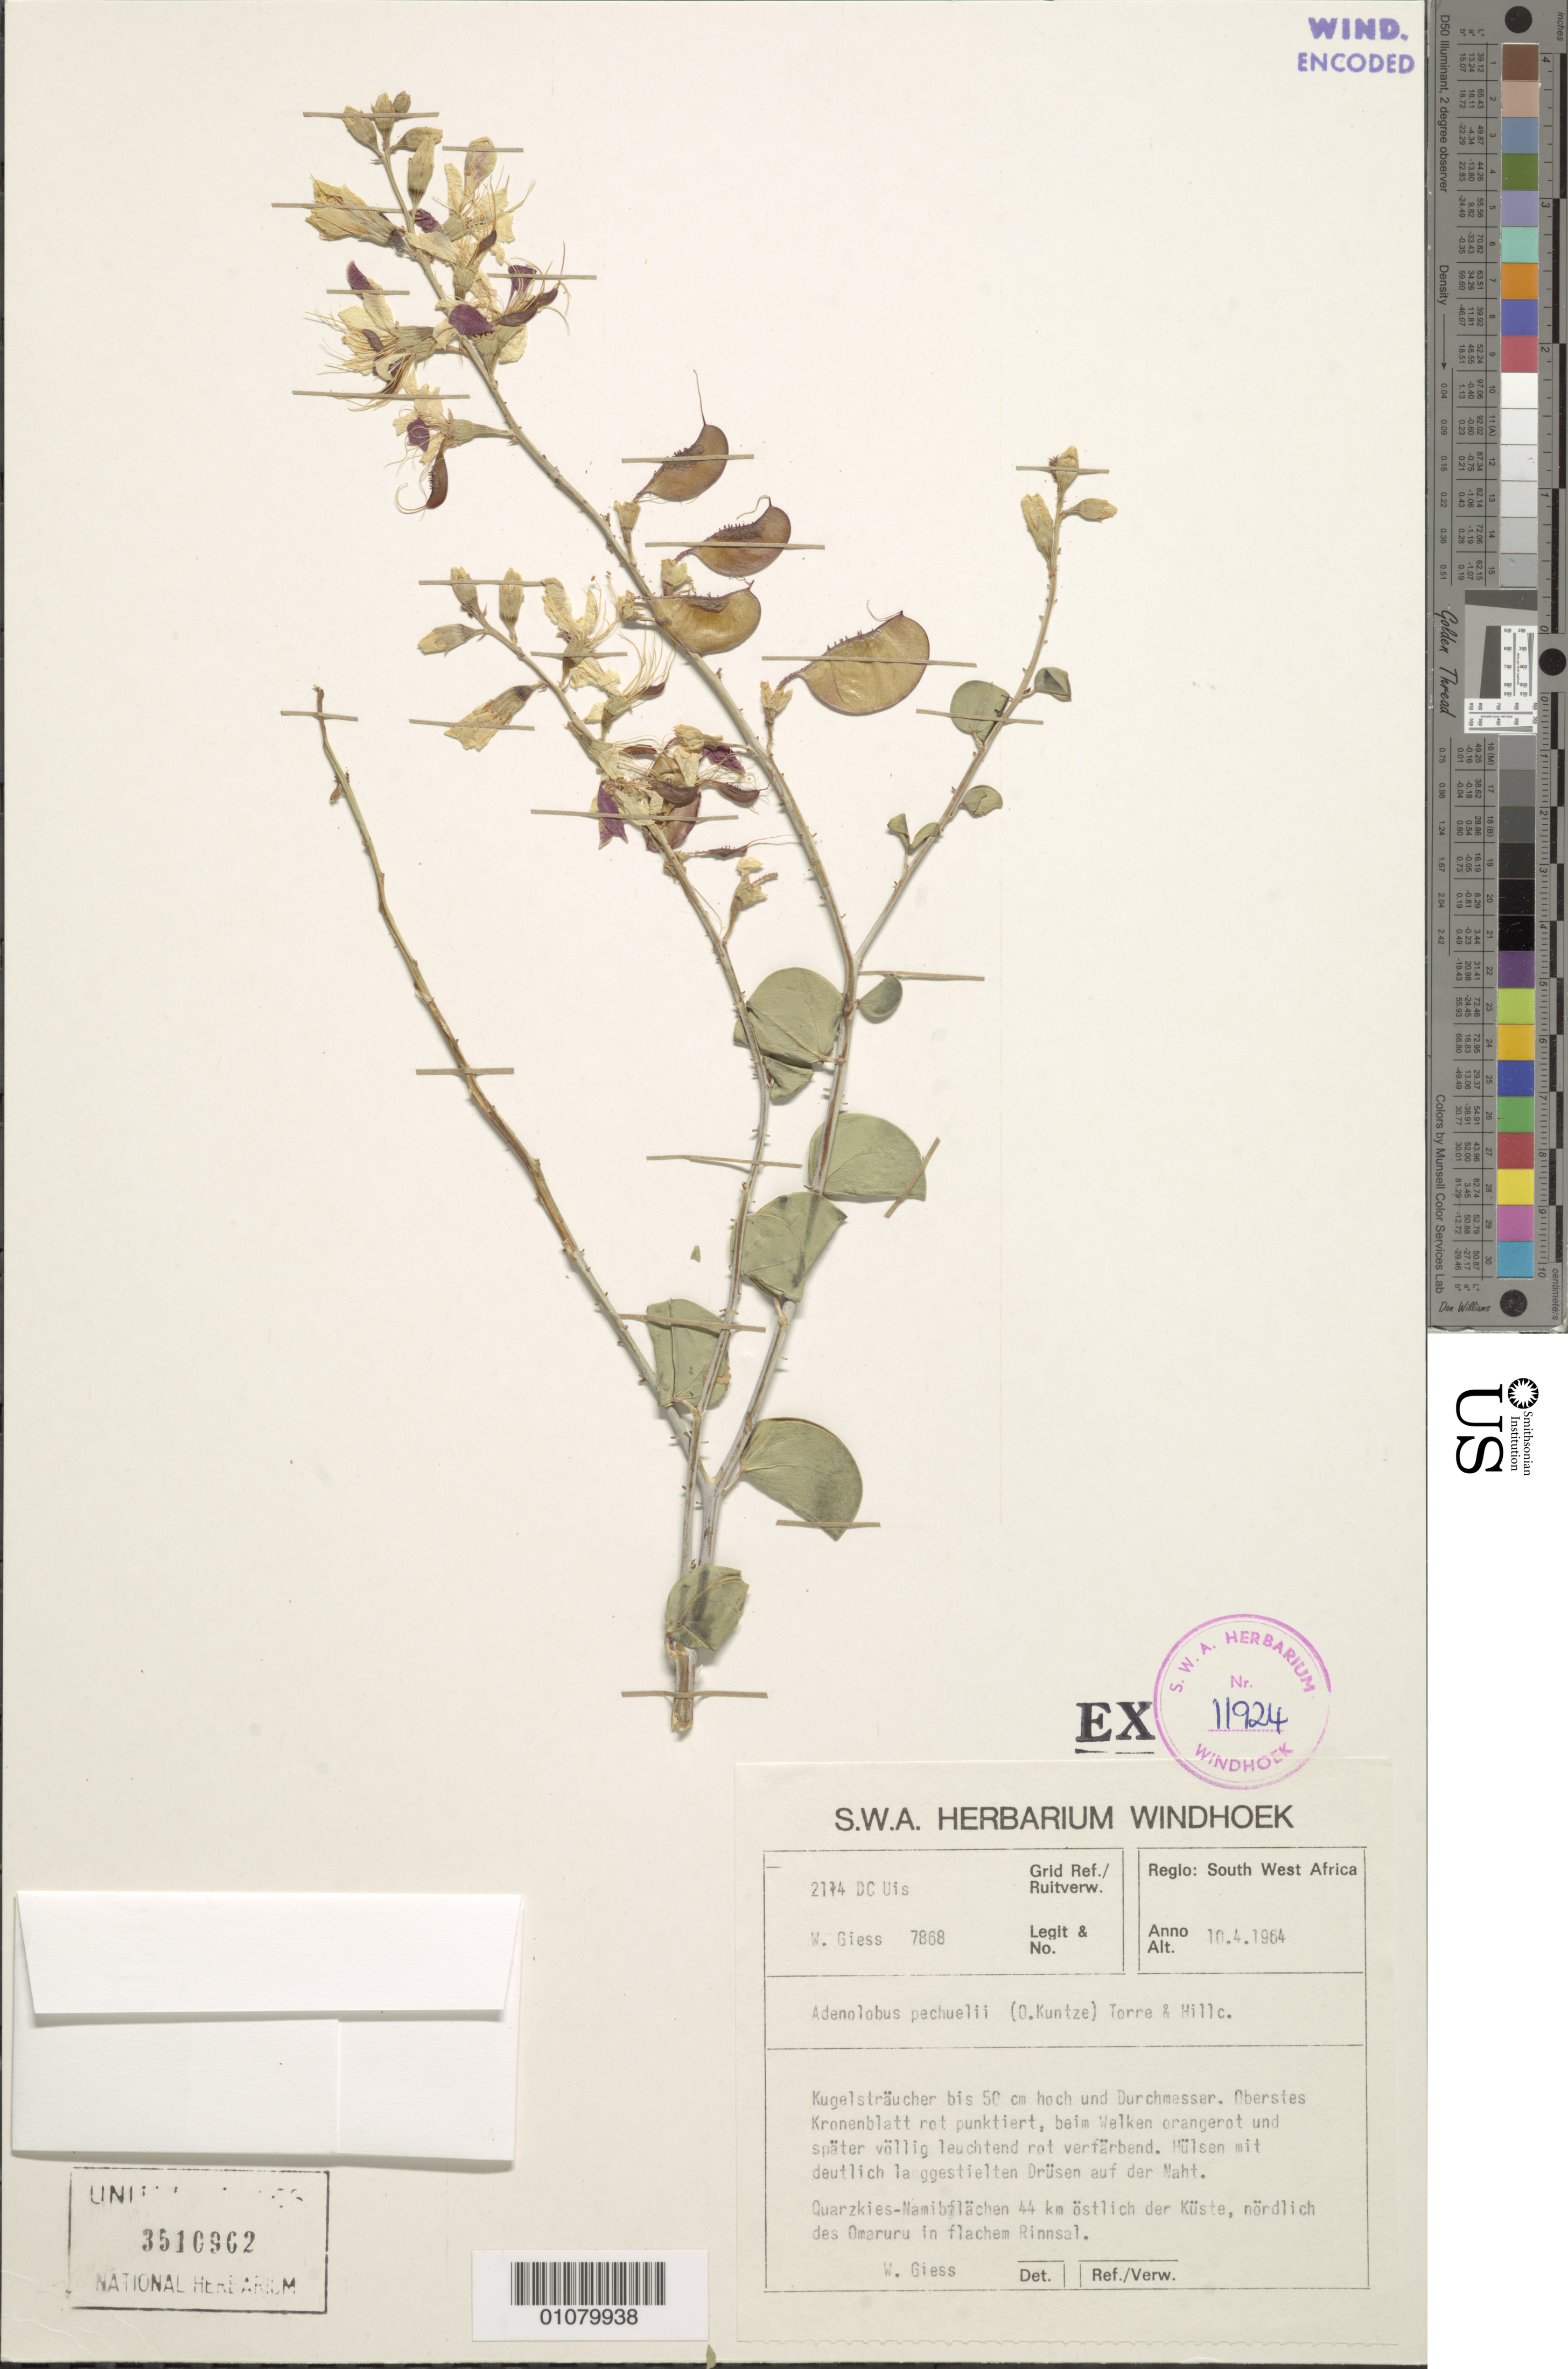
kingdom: Plantae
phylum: Tracheophyta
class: Magnoliopsida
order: Fabales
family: Fabaceae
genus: Adenolobus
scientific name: Adenolobus pechuelii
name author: (Kuntze) Torre & Hillc.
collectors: W. Giess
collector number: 7868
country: Namibia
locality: Quarzkies-Namibflachen, omaruru in flachem Rinnsal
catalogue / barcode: US 3510962